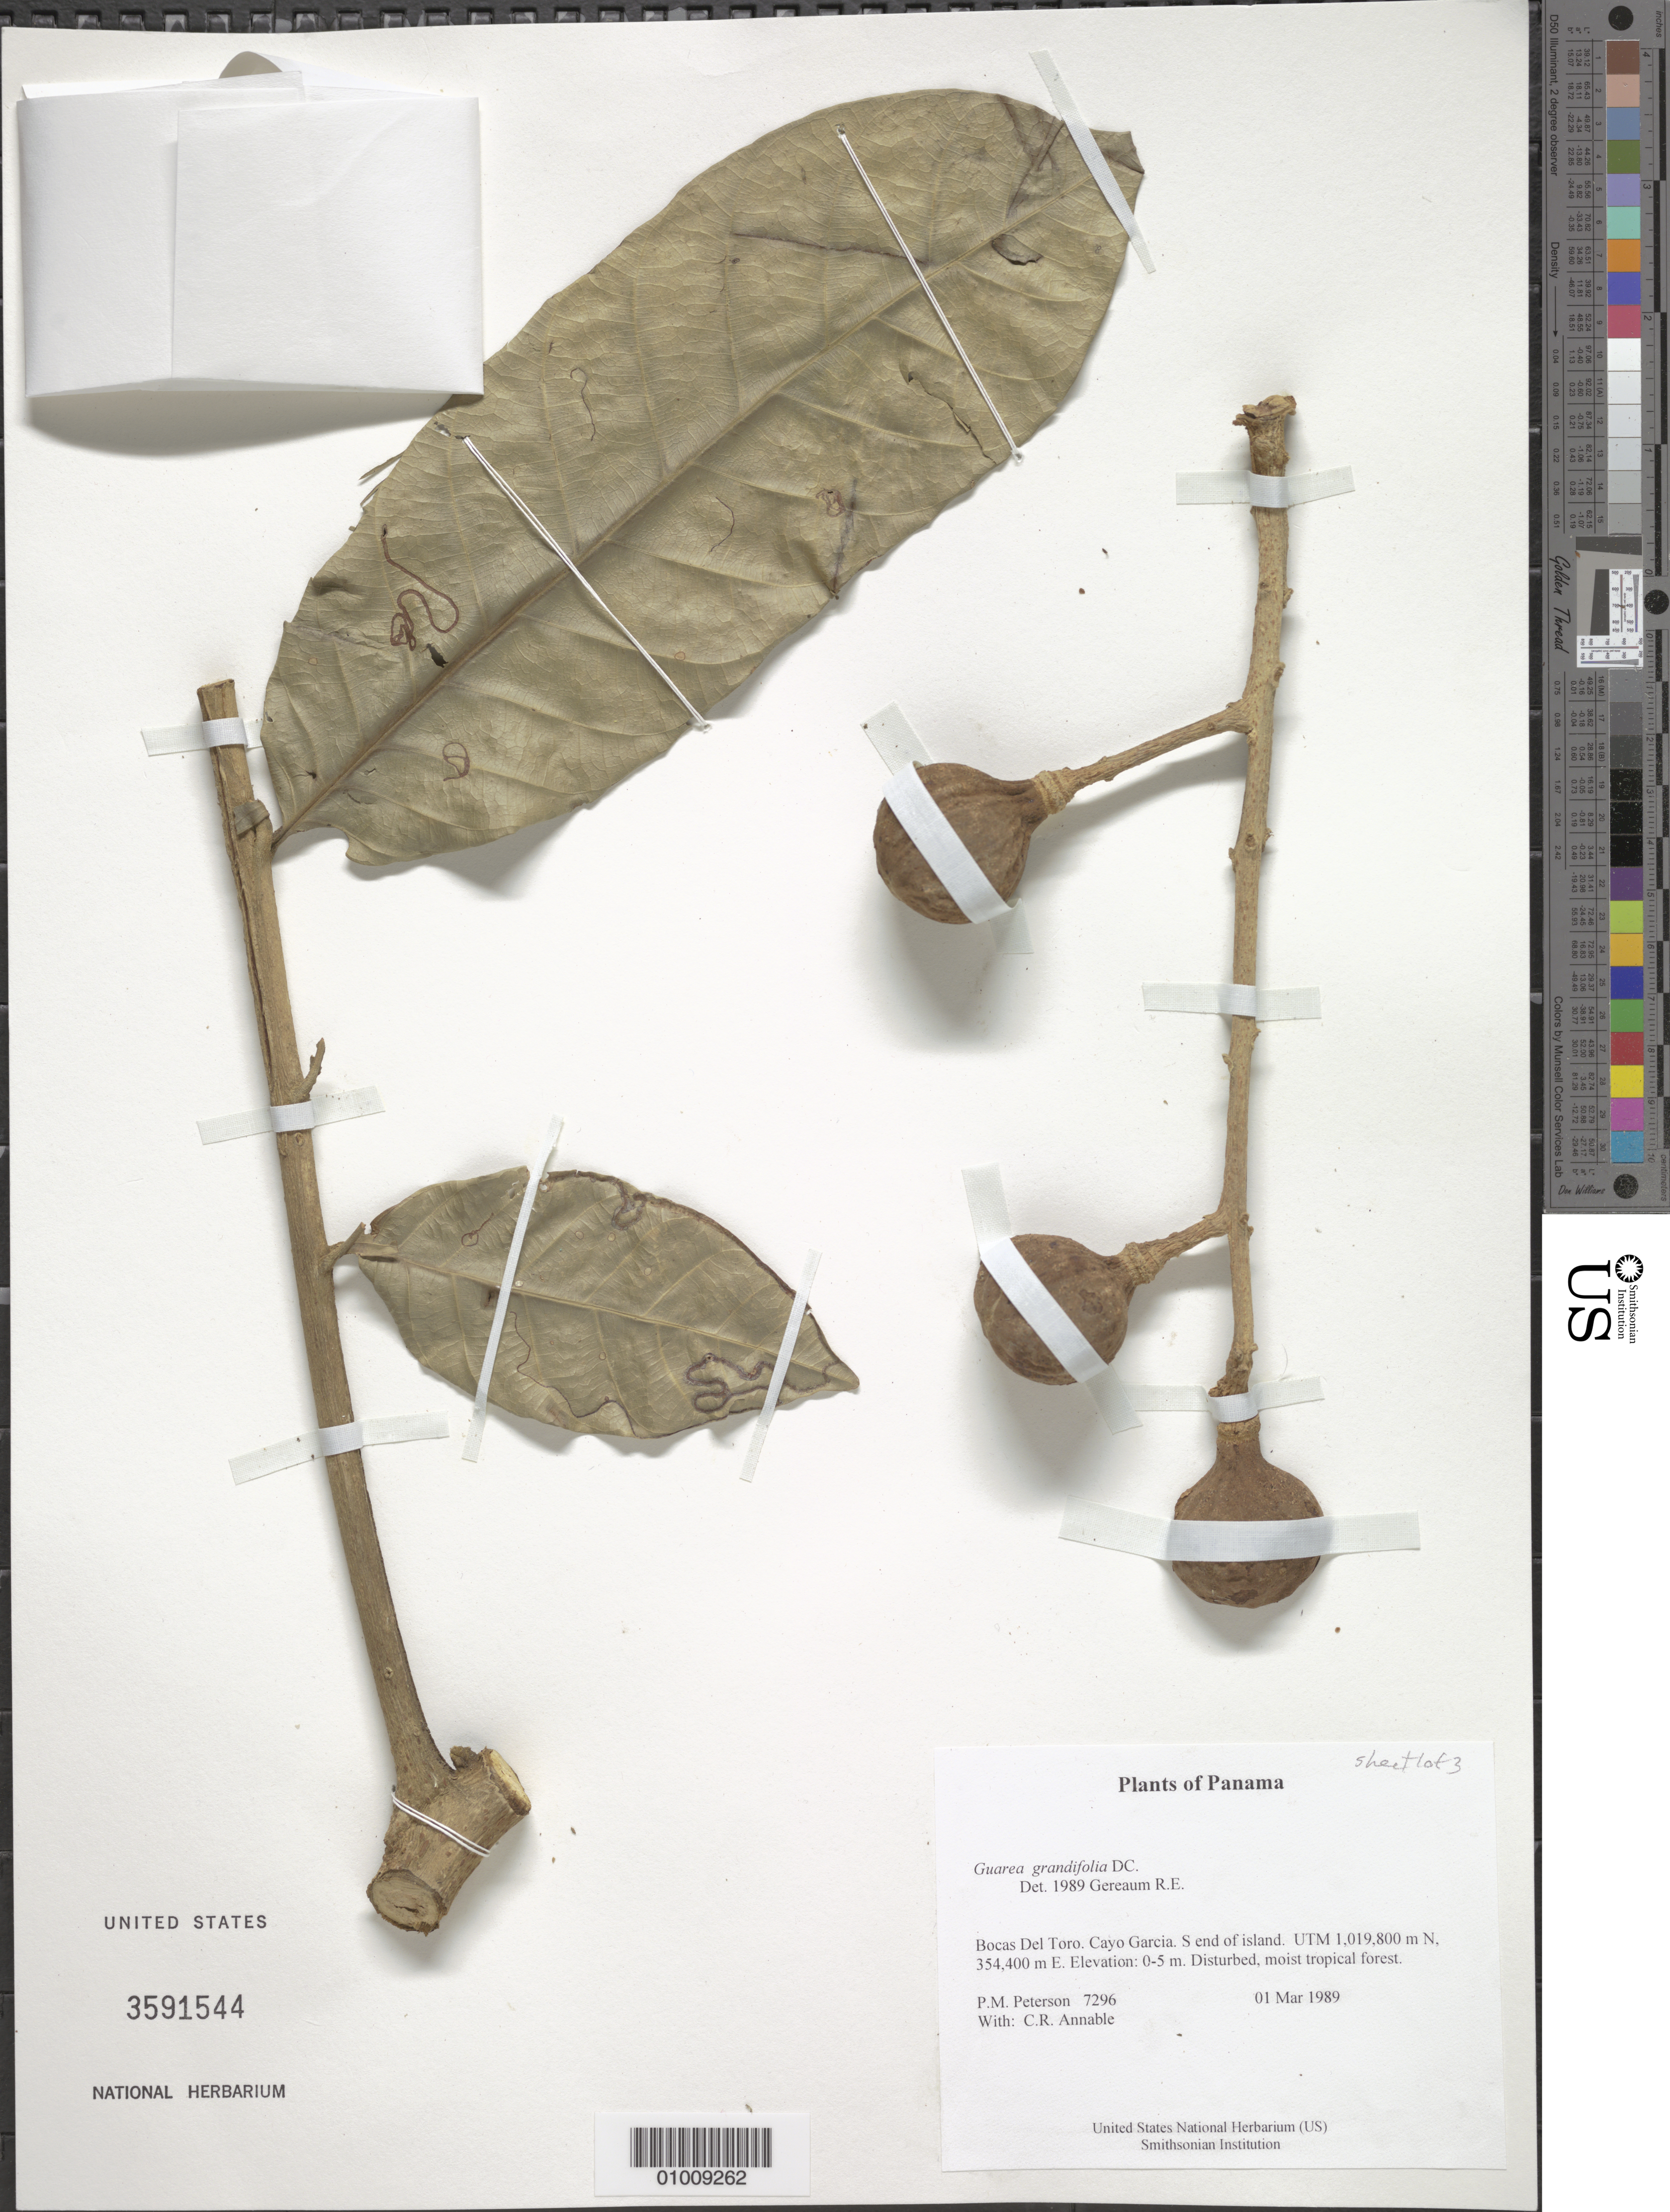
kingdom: Plantae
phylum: Tracheophyta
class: Magnoliopsida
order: Sapindales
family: Meliaceae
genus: Guarea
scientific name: Guarea grandifolia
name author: DC.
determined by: Gereau, R. E.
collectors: P. M. Peterson & C. R. Annable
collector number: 07296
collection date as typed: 01 Mar 1989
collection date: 1989-03-01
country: Panama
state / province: Bocas del Toro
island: Cayo Garcia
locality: S end of island. UTM 1,019,800 m N, 354,400 m E.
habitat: Disturbed, moist tropical forest.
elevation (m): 0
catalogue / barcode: US 3591544